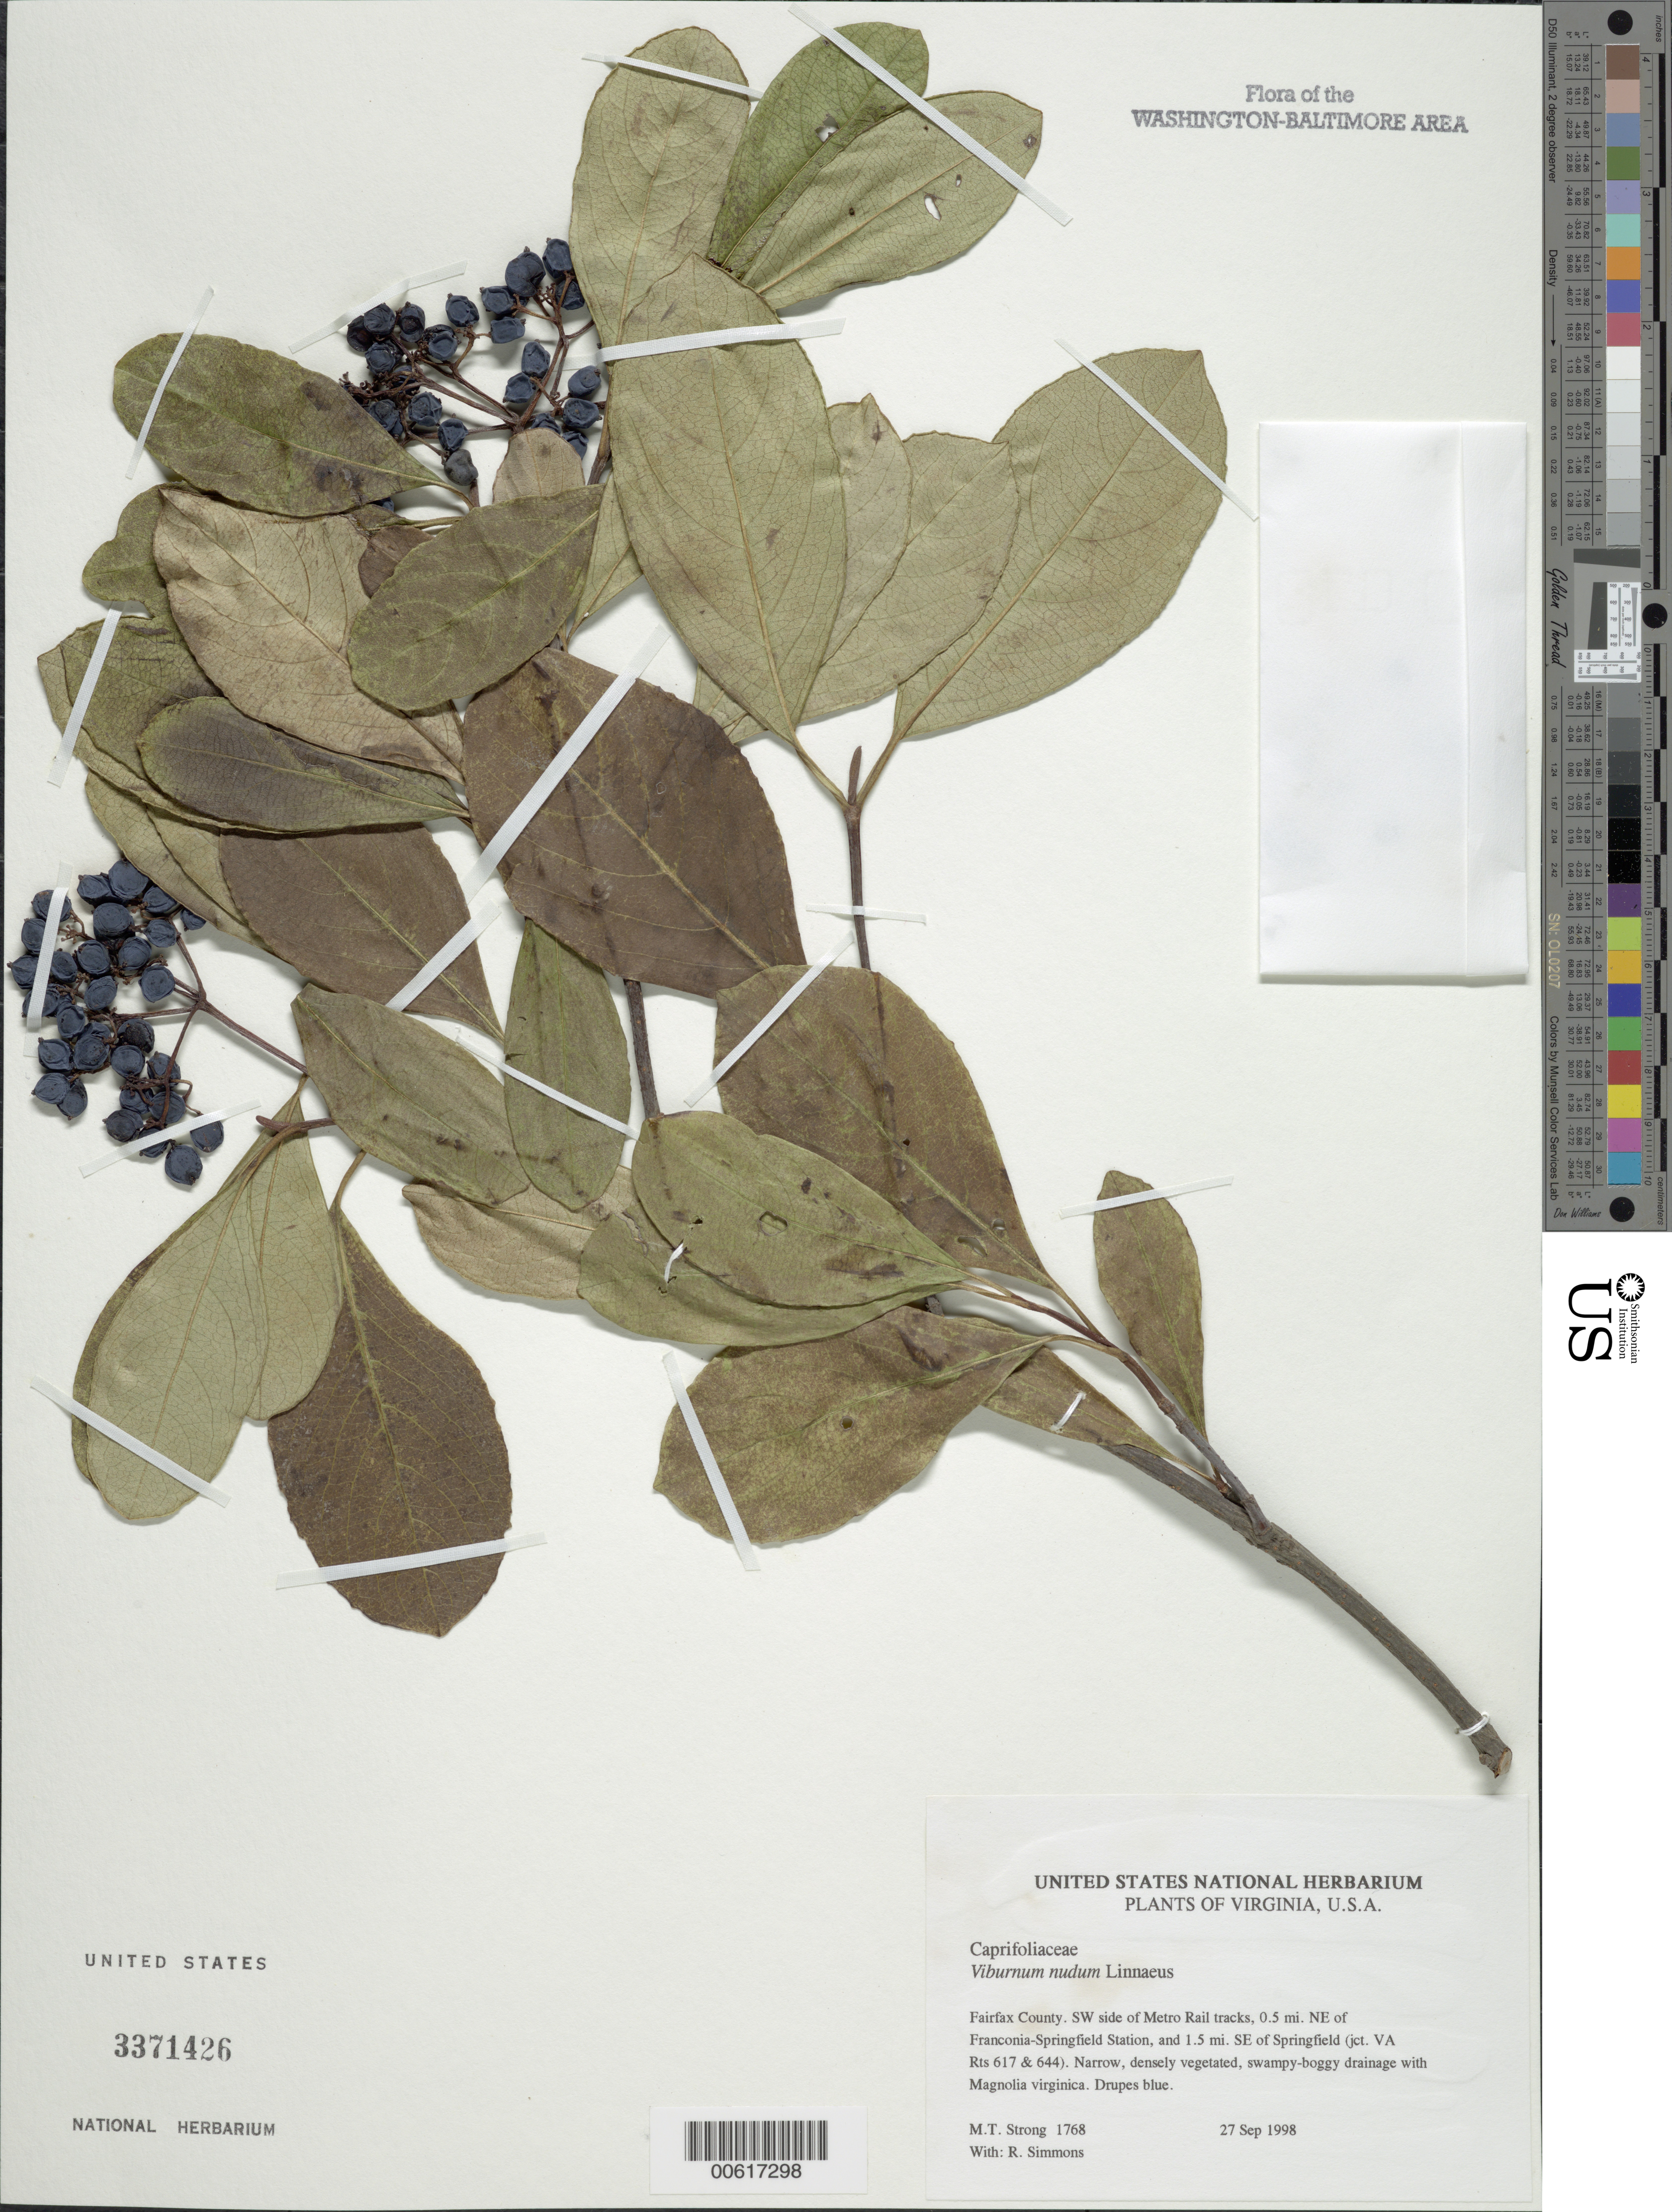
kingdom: Plantae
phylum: Tracheophyta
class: Magnoliopsida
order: Dipsacales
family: Viburnaceae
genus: Viburnum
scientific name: Viburnum nudum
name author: L.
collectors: M. T. Strong & R. Simmons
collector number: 1768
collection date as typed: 27 Sep 1998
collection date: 1998-09-27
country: United States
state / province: Virginia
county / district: Fairfax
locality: SW side of Metro Rail System, 0.5-0.6 mi. NE of Franconia-Springfield Station, 1.5 mi. SE of Springfield (jct. VA Rts 617 & 644)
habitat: Narrow, densely vegetated, swampy-boggy drainage with Magnolia Virginica.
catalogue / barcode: US 3371426